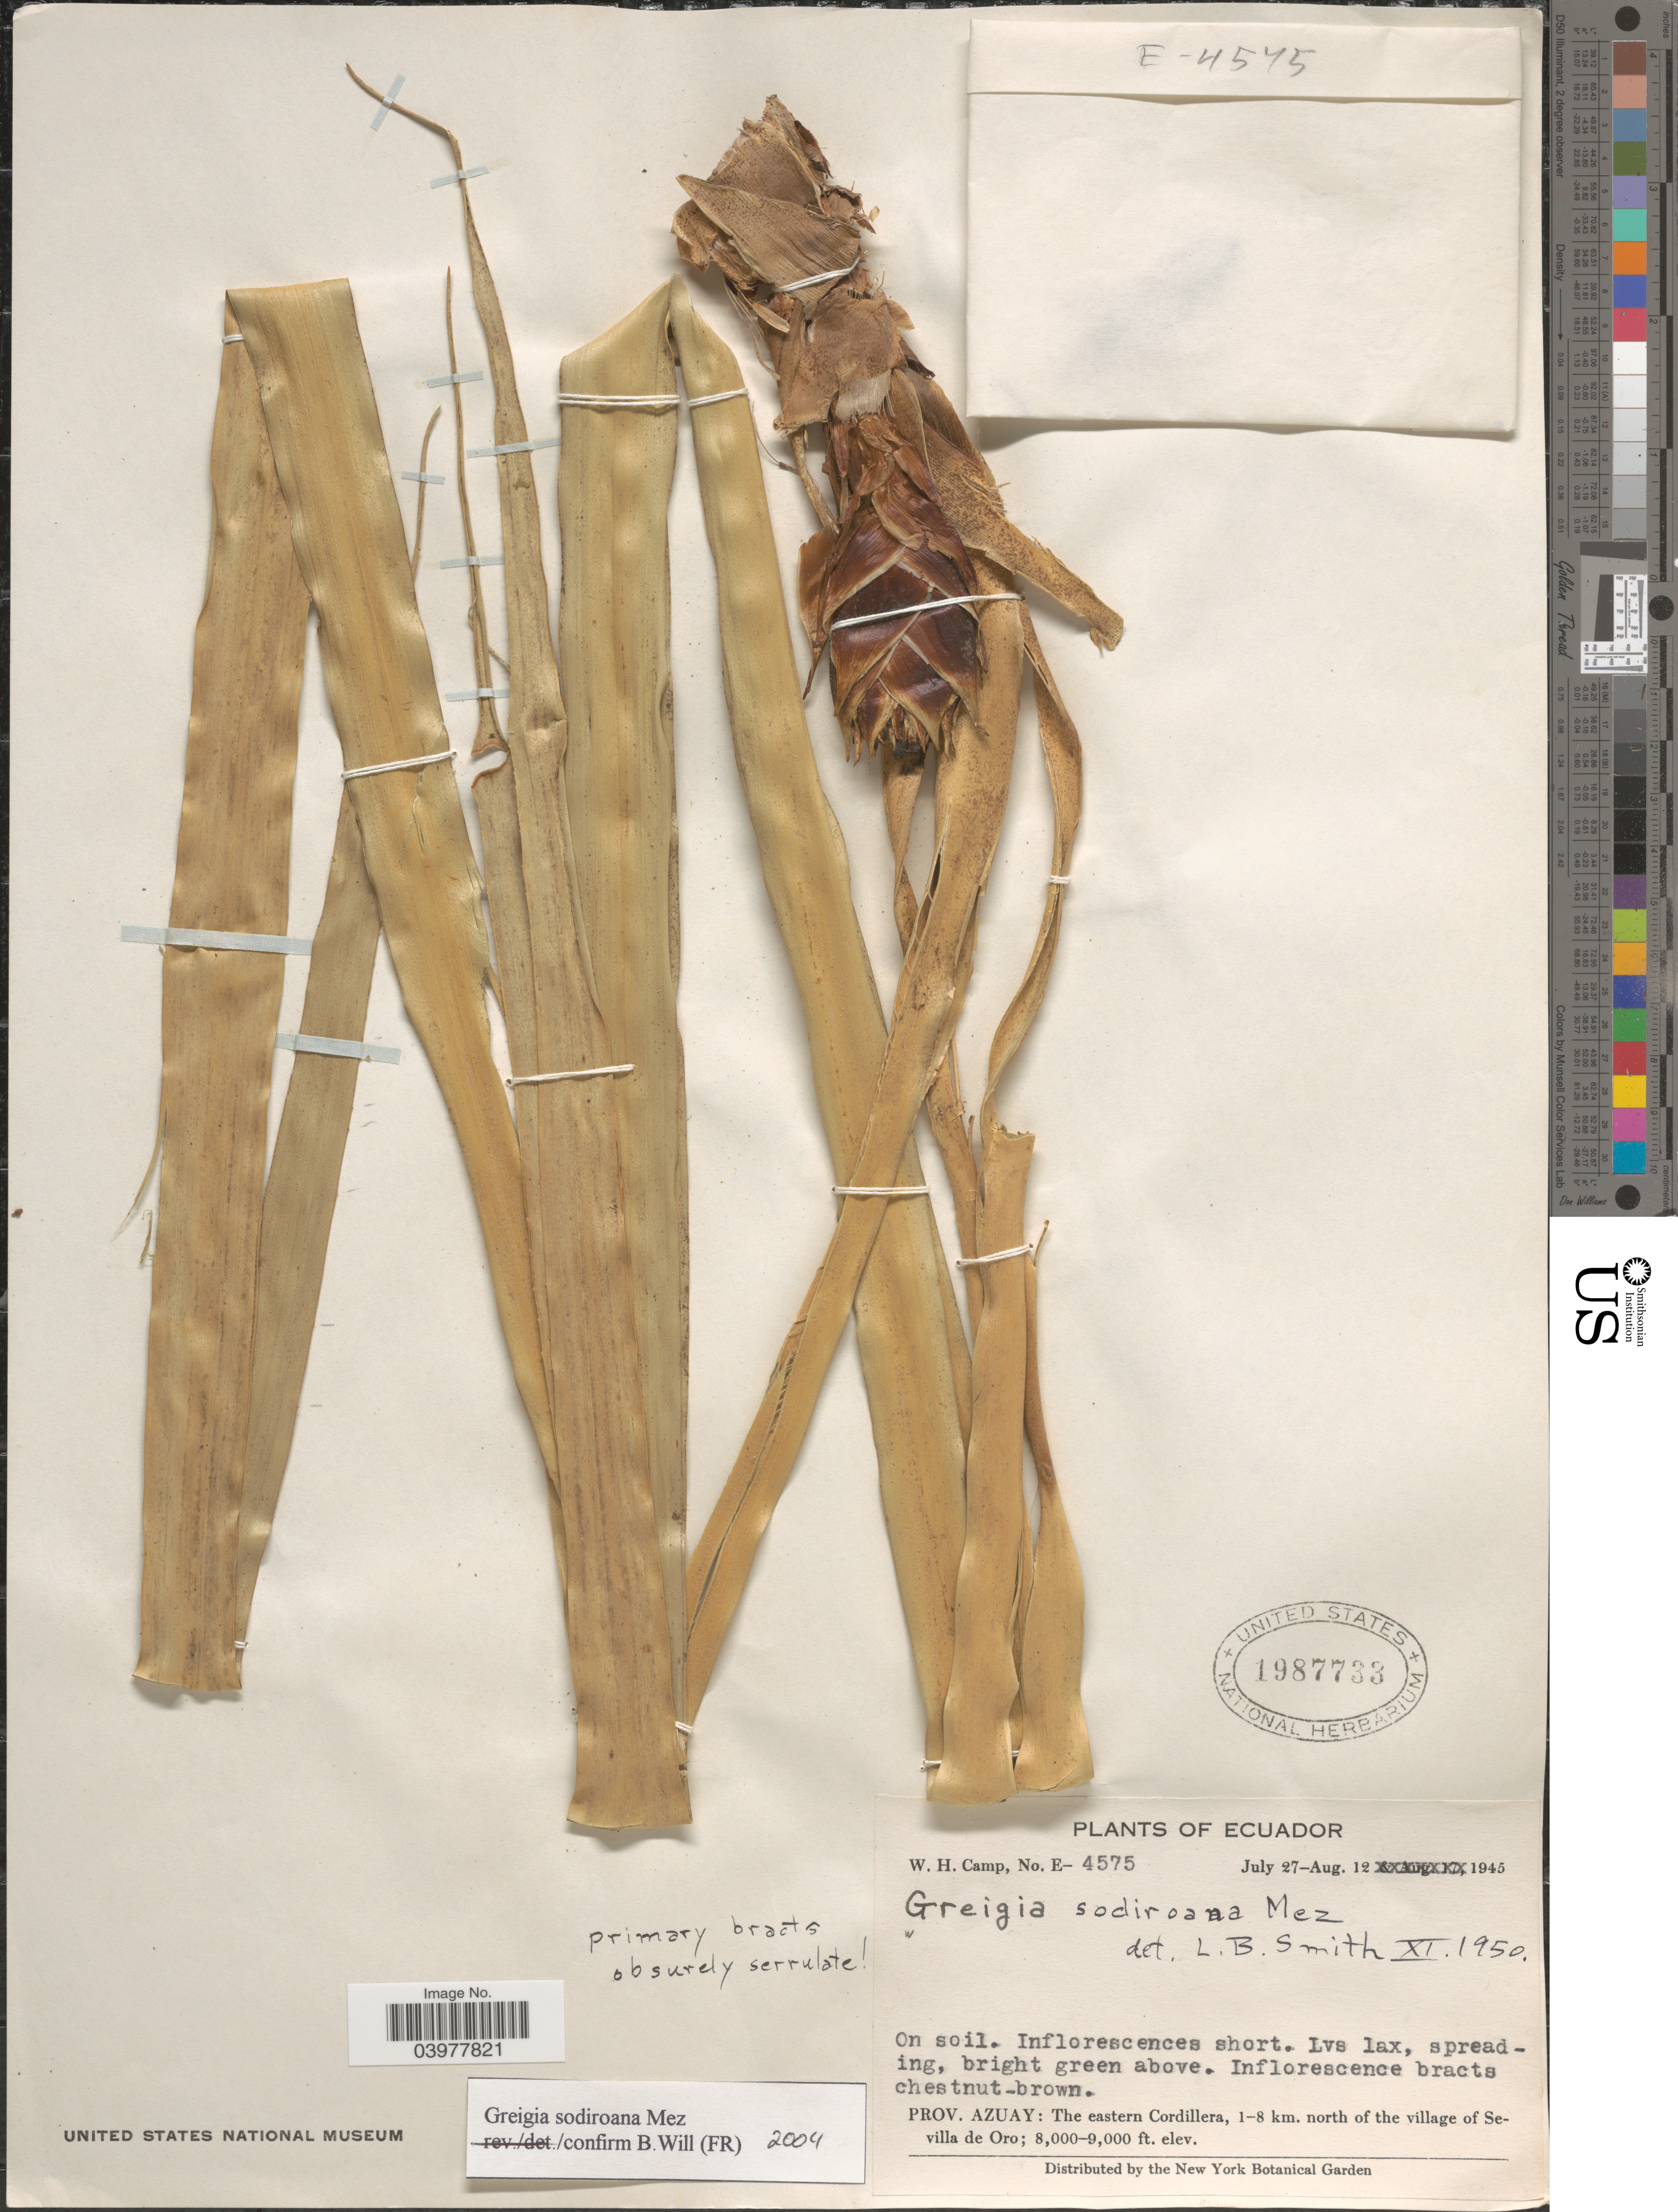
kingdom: Plantae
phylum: Tracheophyta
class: Liliopsida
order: Poales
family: Bromeliaceae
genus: Greigia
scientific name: Greigia sodiroana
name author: Mez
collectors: W. H. Camp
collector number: E-4575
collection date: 1945-07-27/1945-08-12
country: Ecuador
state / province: Azuay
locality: The eastern Cordillera, 1-8 km. north of the village of Sevilla de Oro.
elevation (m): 2438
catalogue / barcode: US 1987733